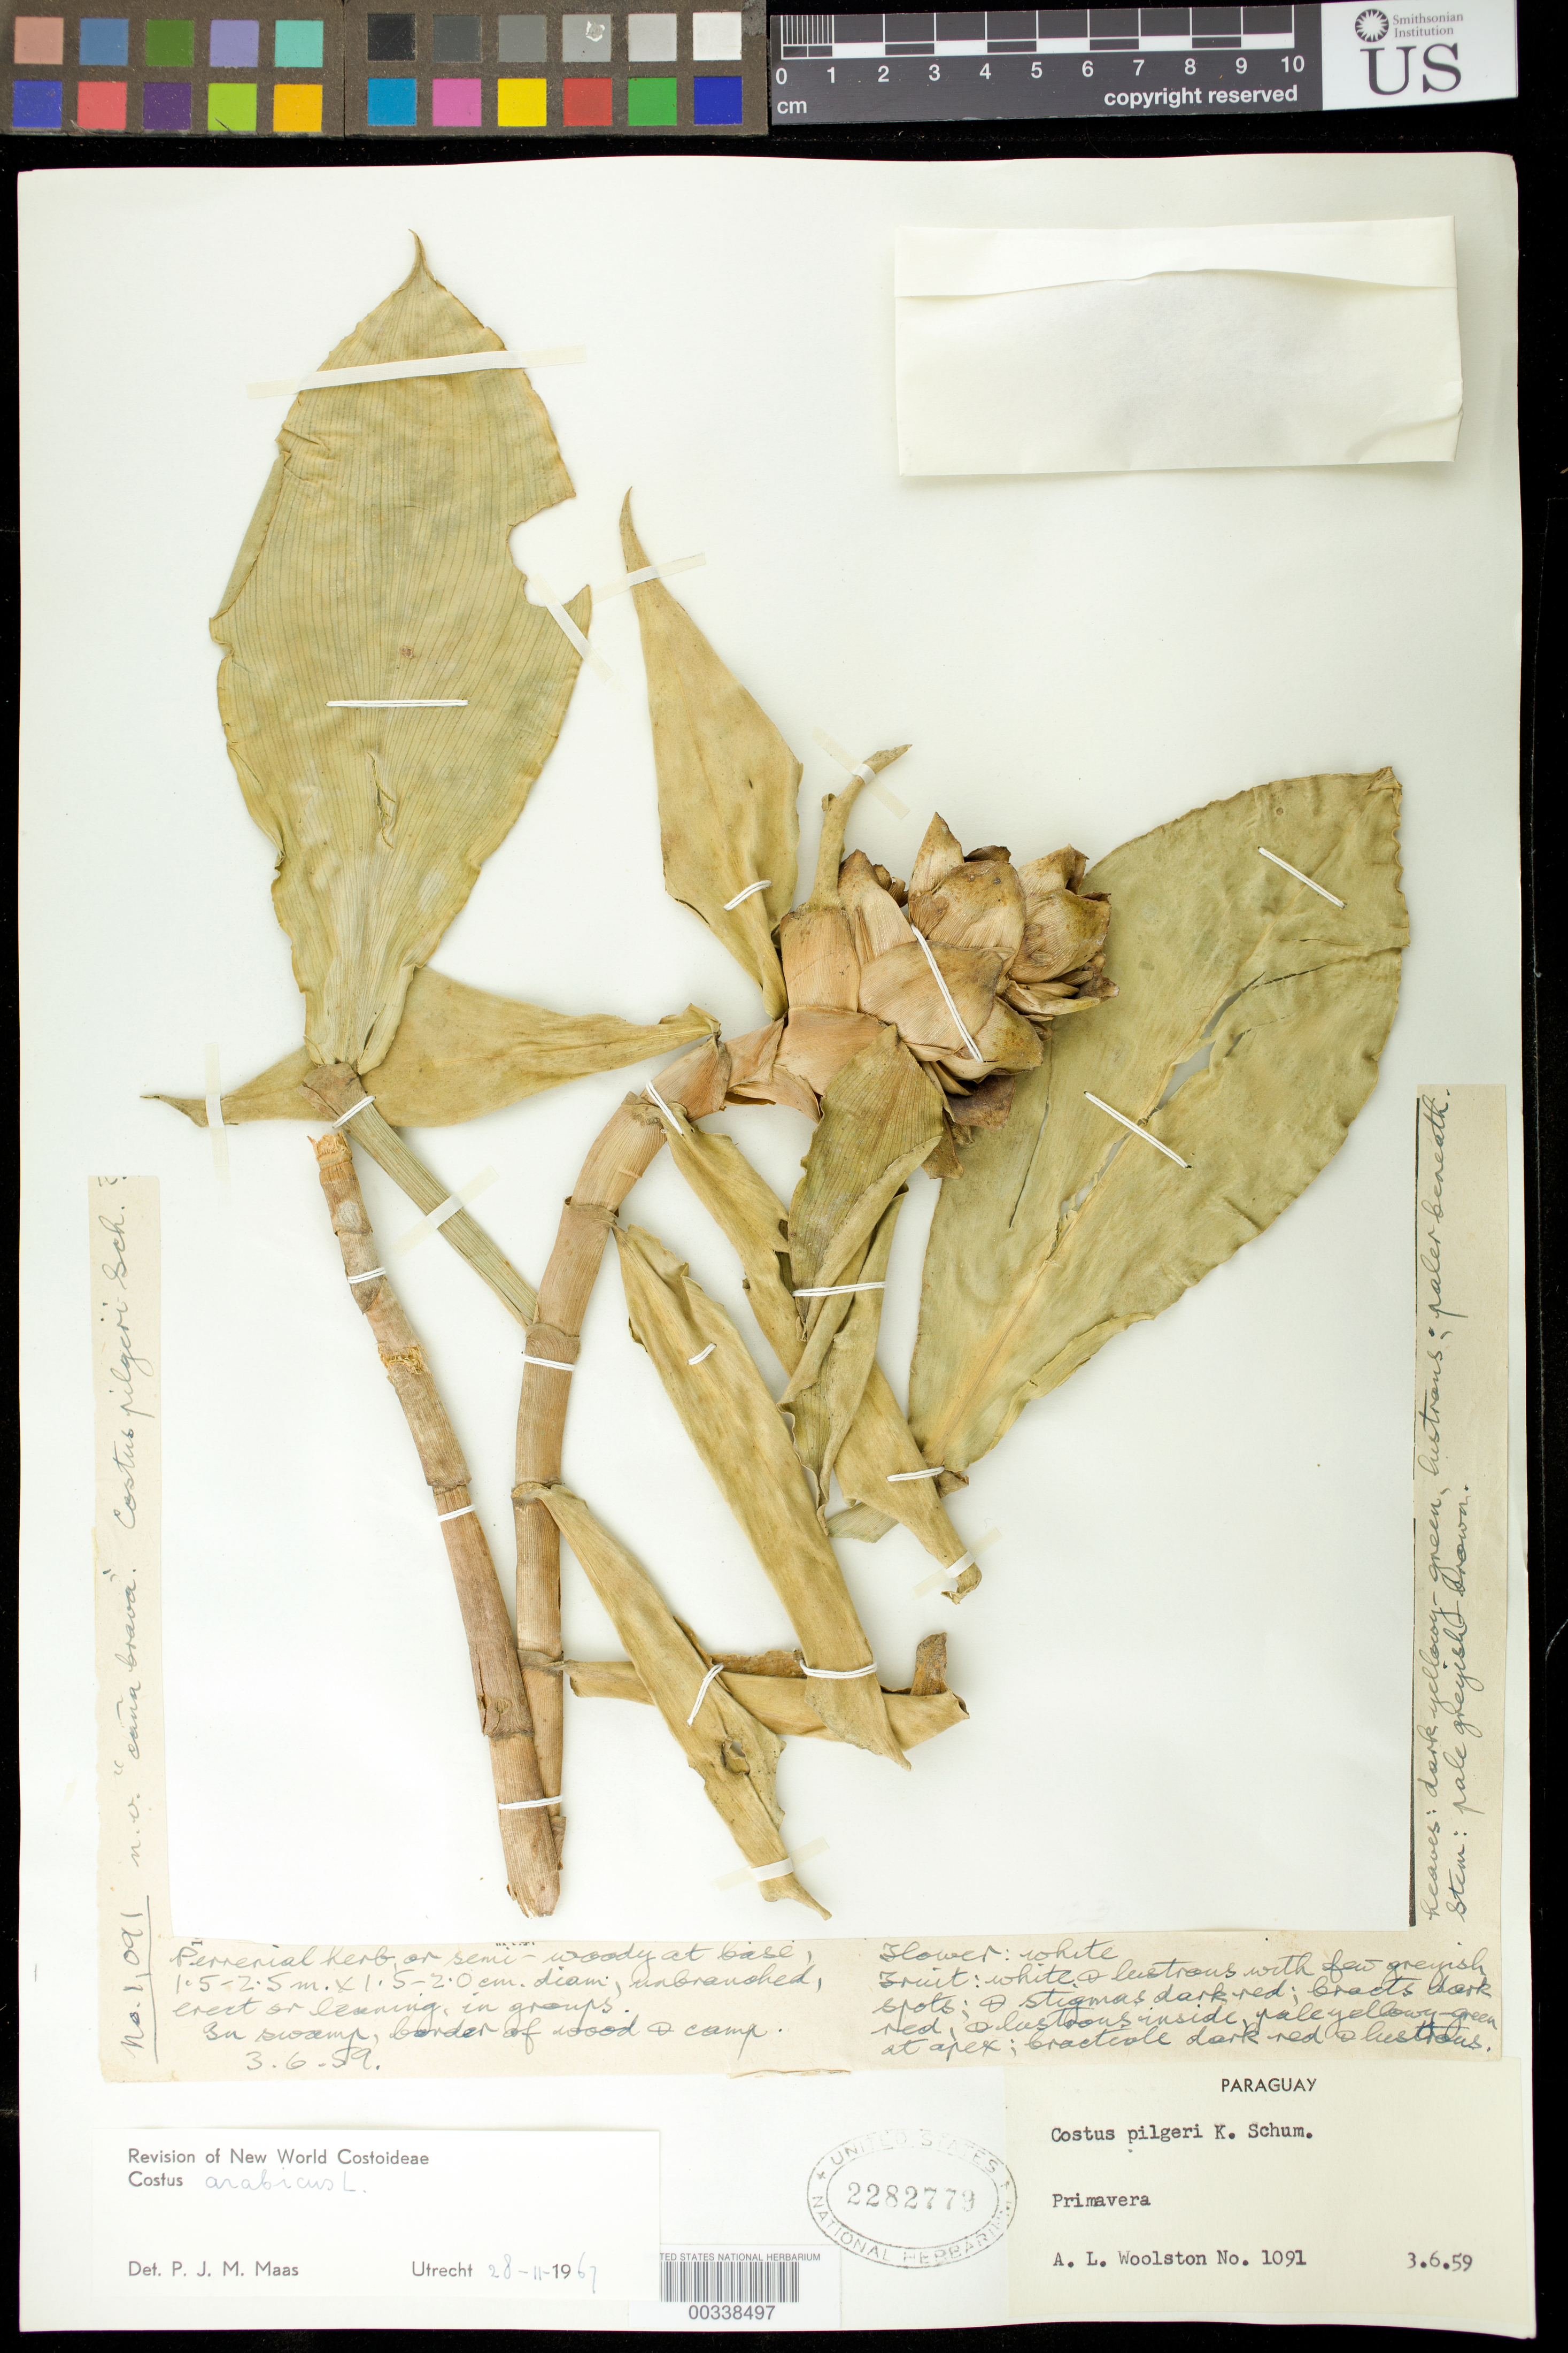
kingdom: Plantae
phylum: Tracheophyta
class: Liliopsida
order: Zingiberales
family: Costaceae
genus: Costus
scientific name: Costus arabicus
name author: L.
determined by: Maas, Paul J. M.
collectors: A. Woolston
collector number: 1091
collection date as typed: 03 Jun 1959 or 06 Mar 1959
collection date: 1959-03-06 or 1959-06-03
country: Paraguay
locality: Primavera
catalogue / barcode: US 2282779